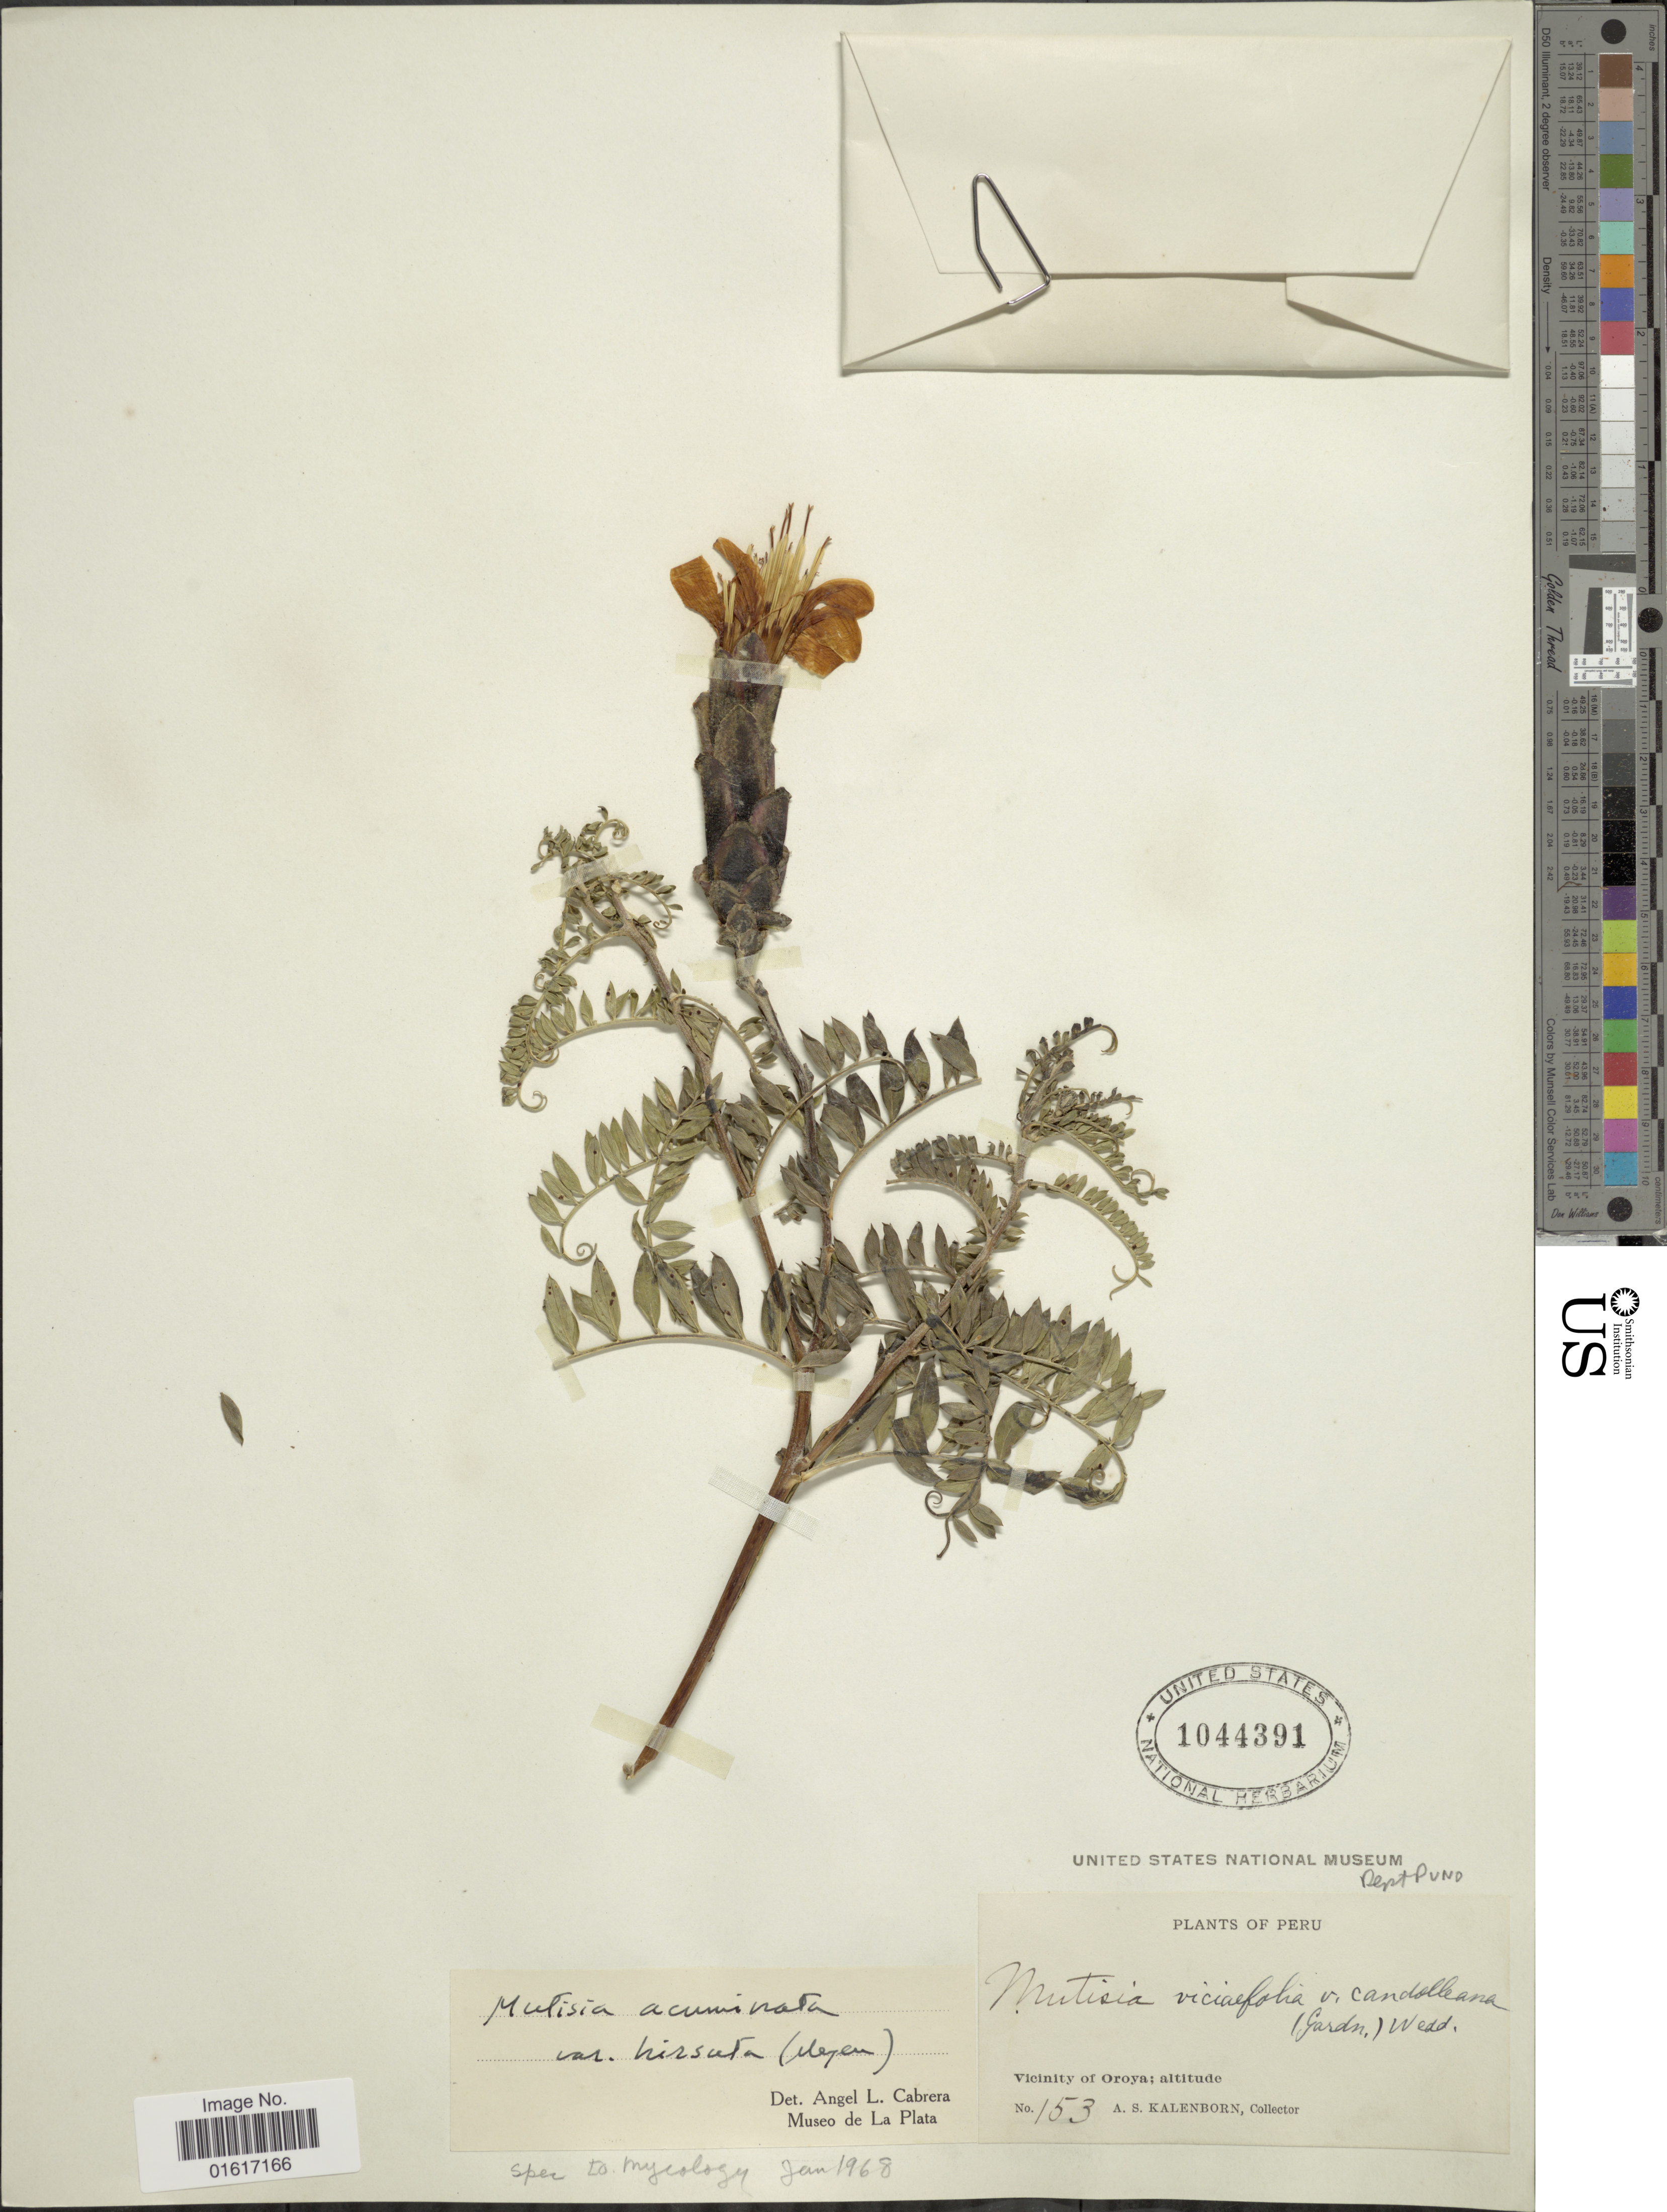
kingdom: Plantae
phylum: Tracheophyta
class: Magnoliopsida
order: Asterales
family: Asteraceae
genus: Mutisia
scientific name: Mutisia acuminata var. hirsuta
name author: (Meyen) Cabrera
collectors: A. Kalenborn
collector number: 153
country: Peru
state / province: Puno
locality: Vicinity of Oroya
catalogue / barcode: US 1044391